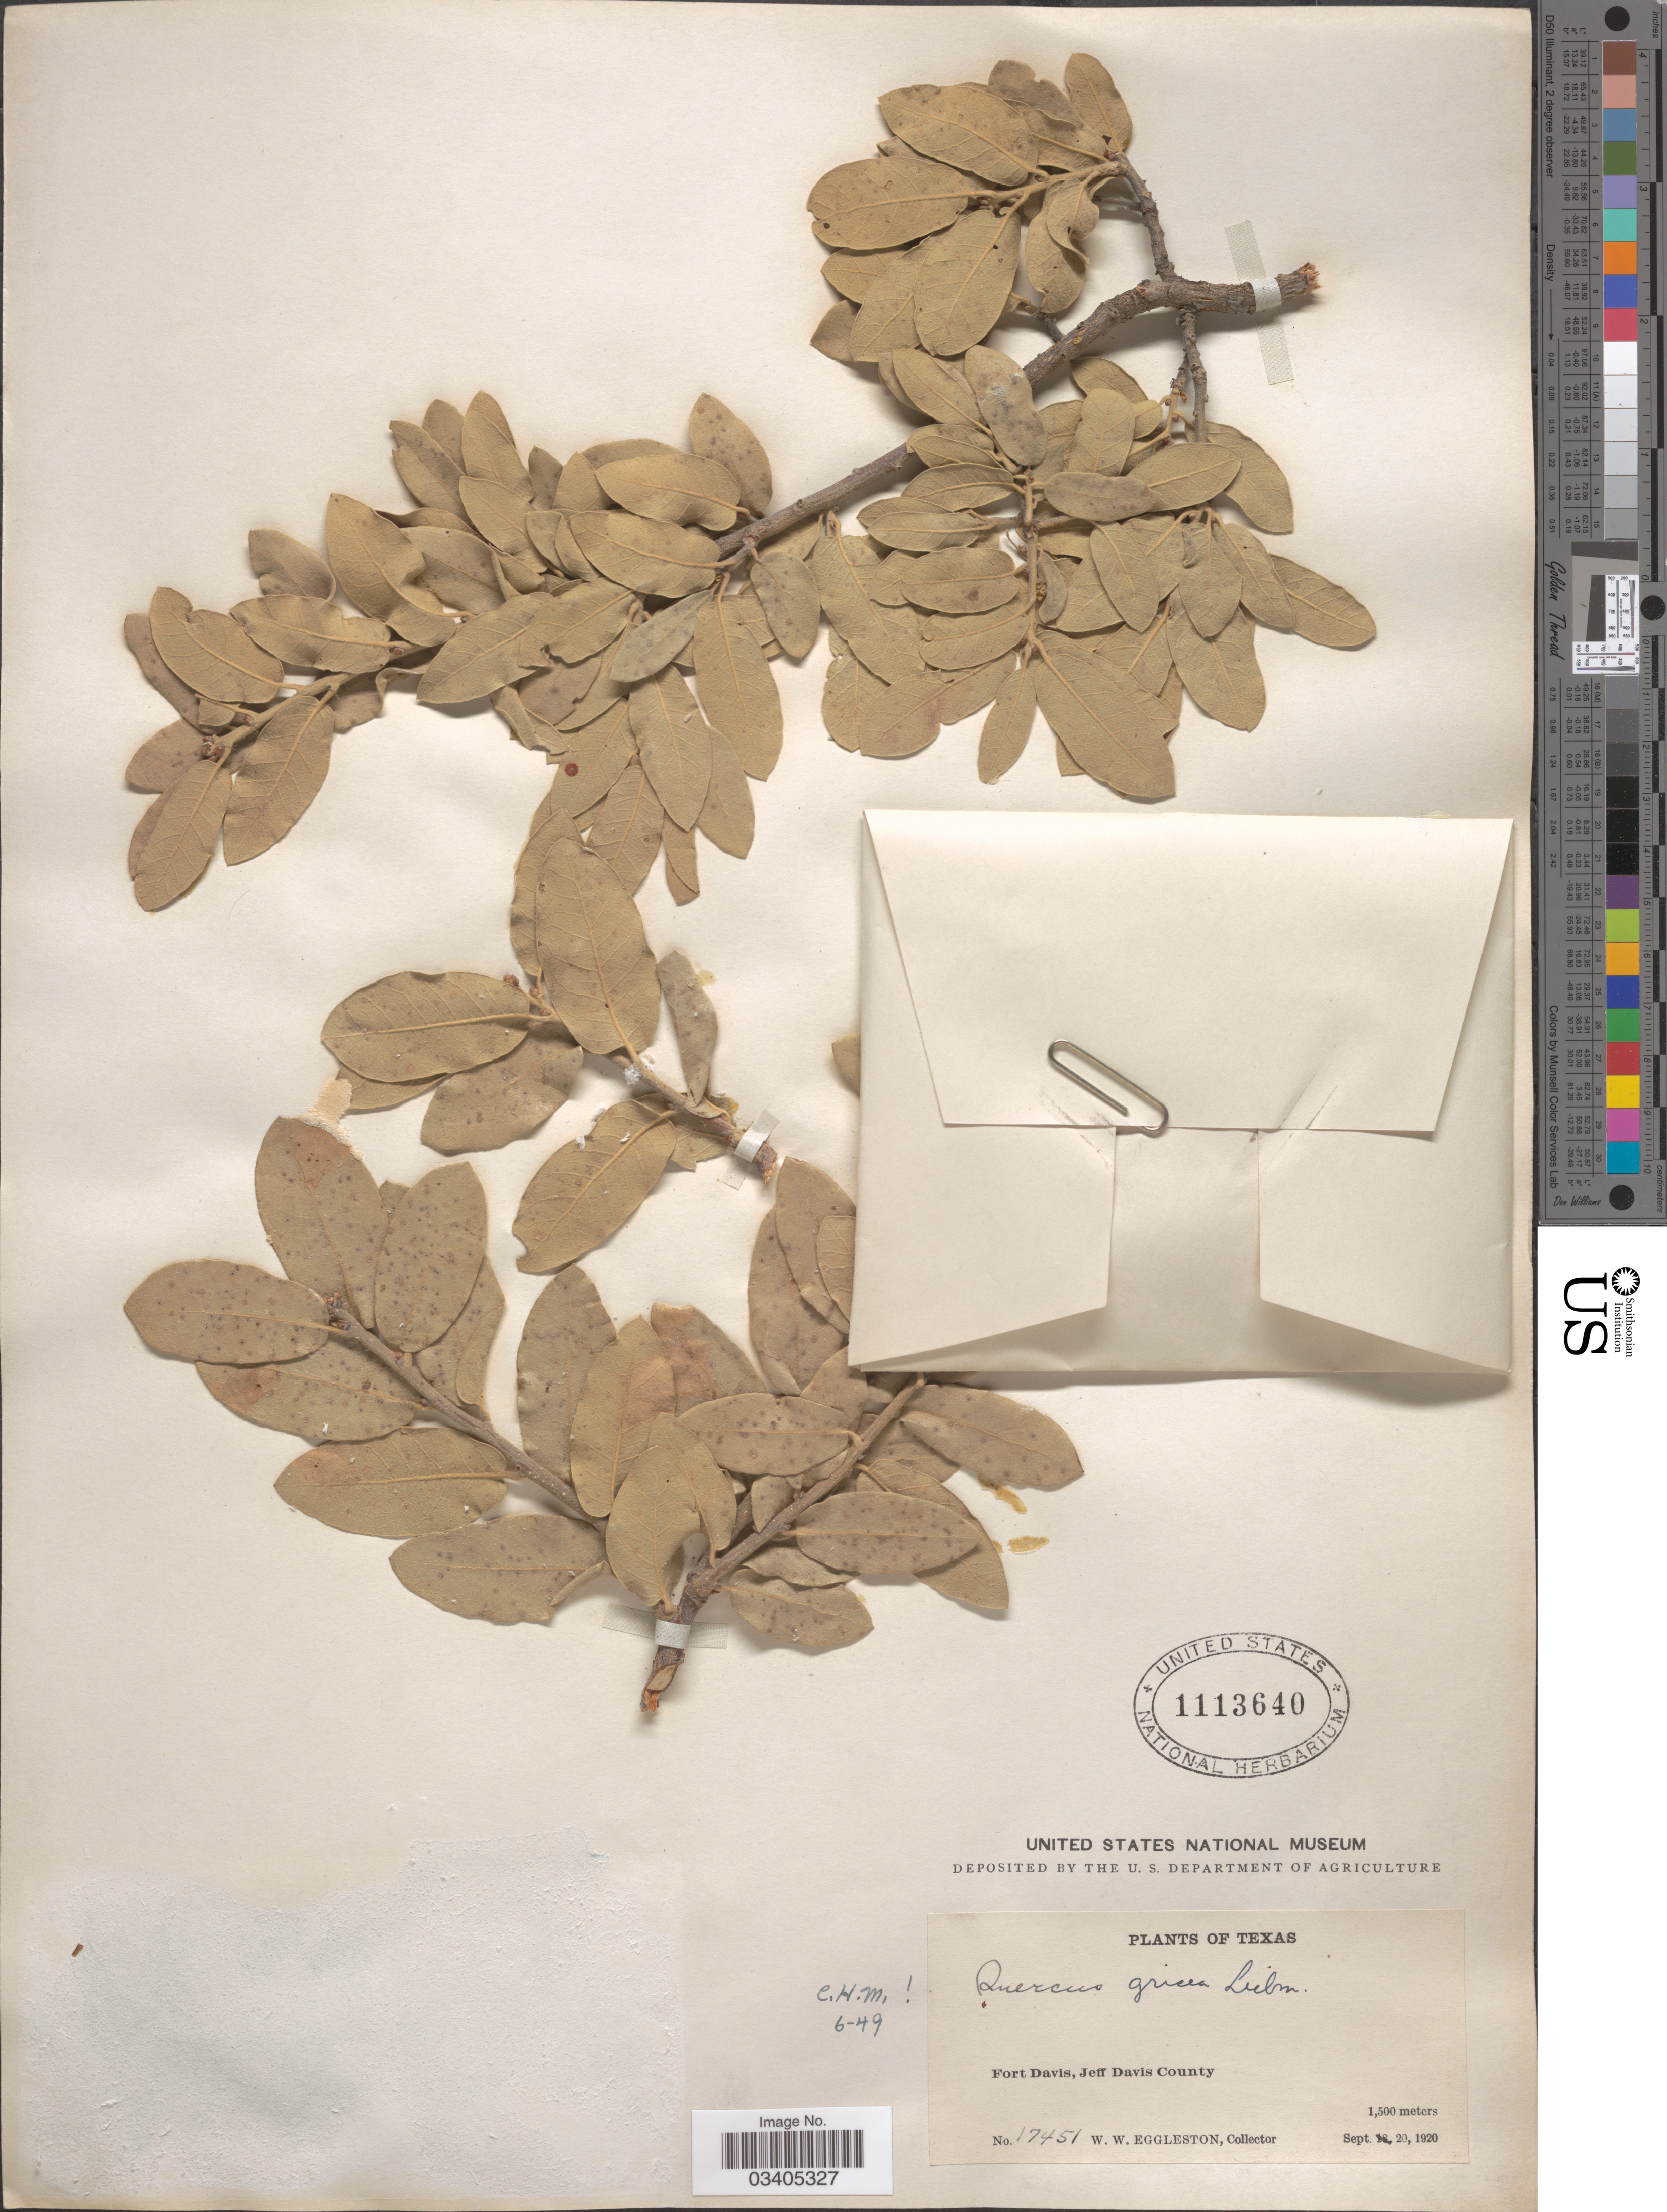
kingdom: Plantae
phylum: Tracheophyta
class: Magnoliopsida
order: Fagales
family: Fagaceae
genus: Quercus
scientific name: Quercus grisea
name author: Liebm.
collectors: W. W. Eggleston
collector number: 17451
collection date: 1920-09-20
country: United States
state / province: Texas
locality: Fort Davis, Jeff Davis County.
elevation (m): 1500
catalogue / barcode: US 1113640